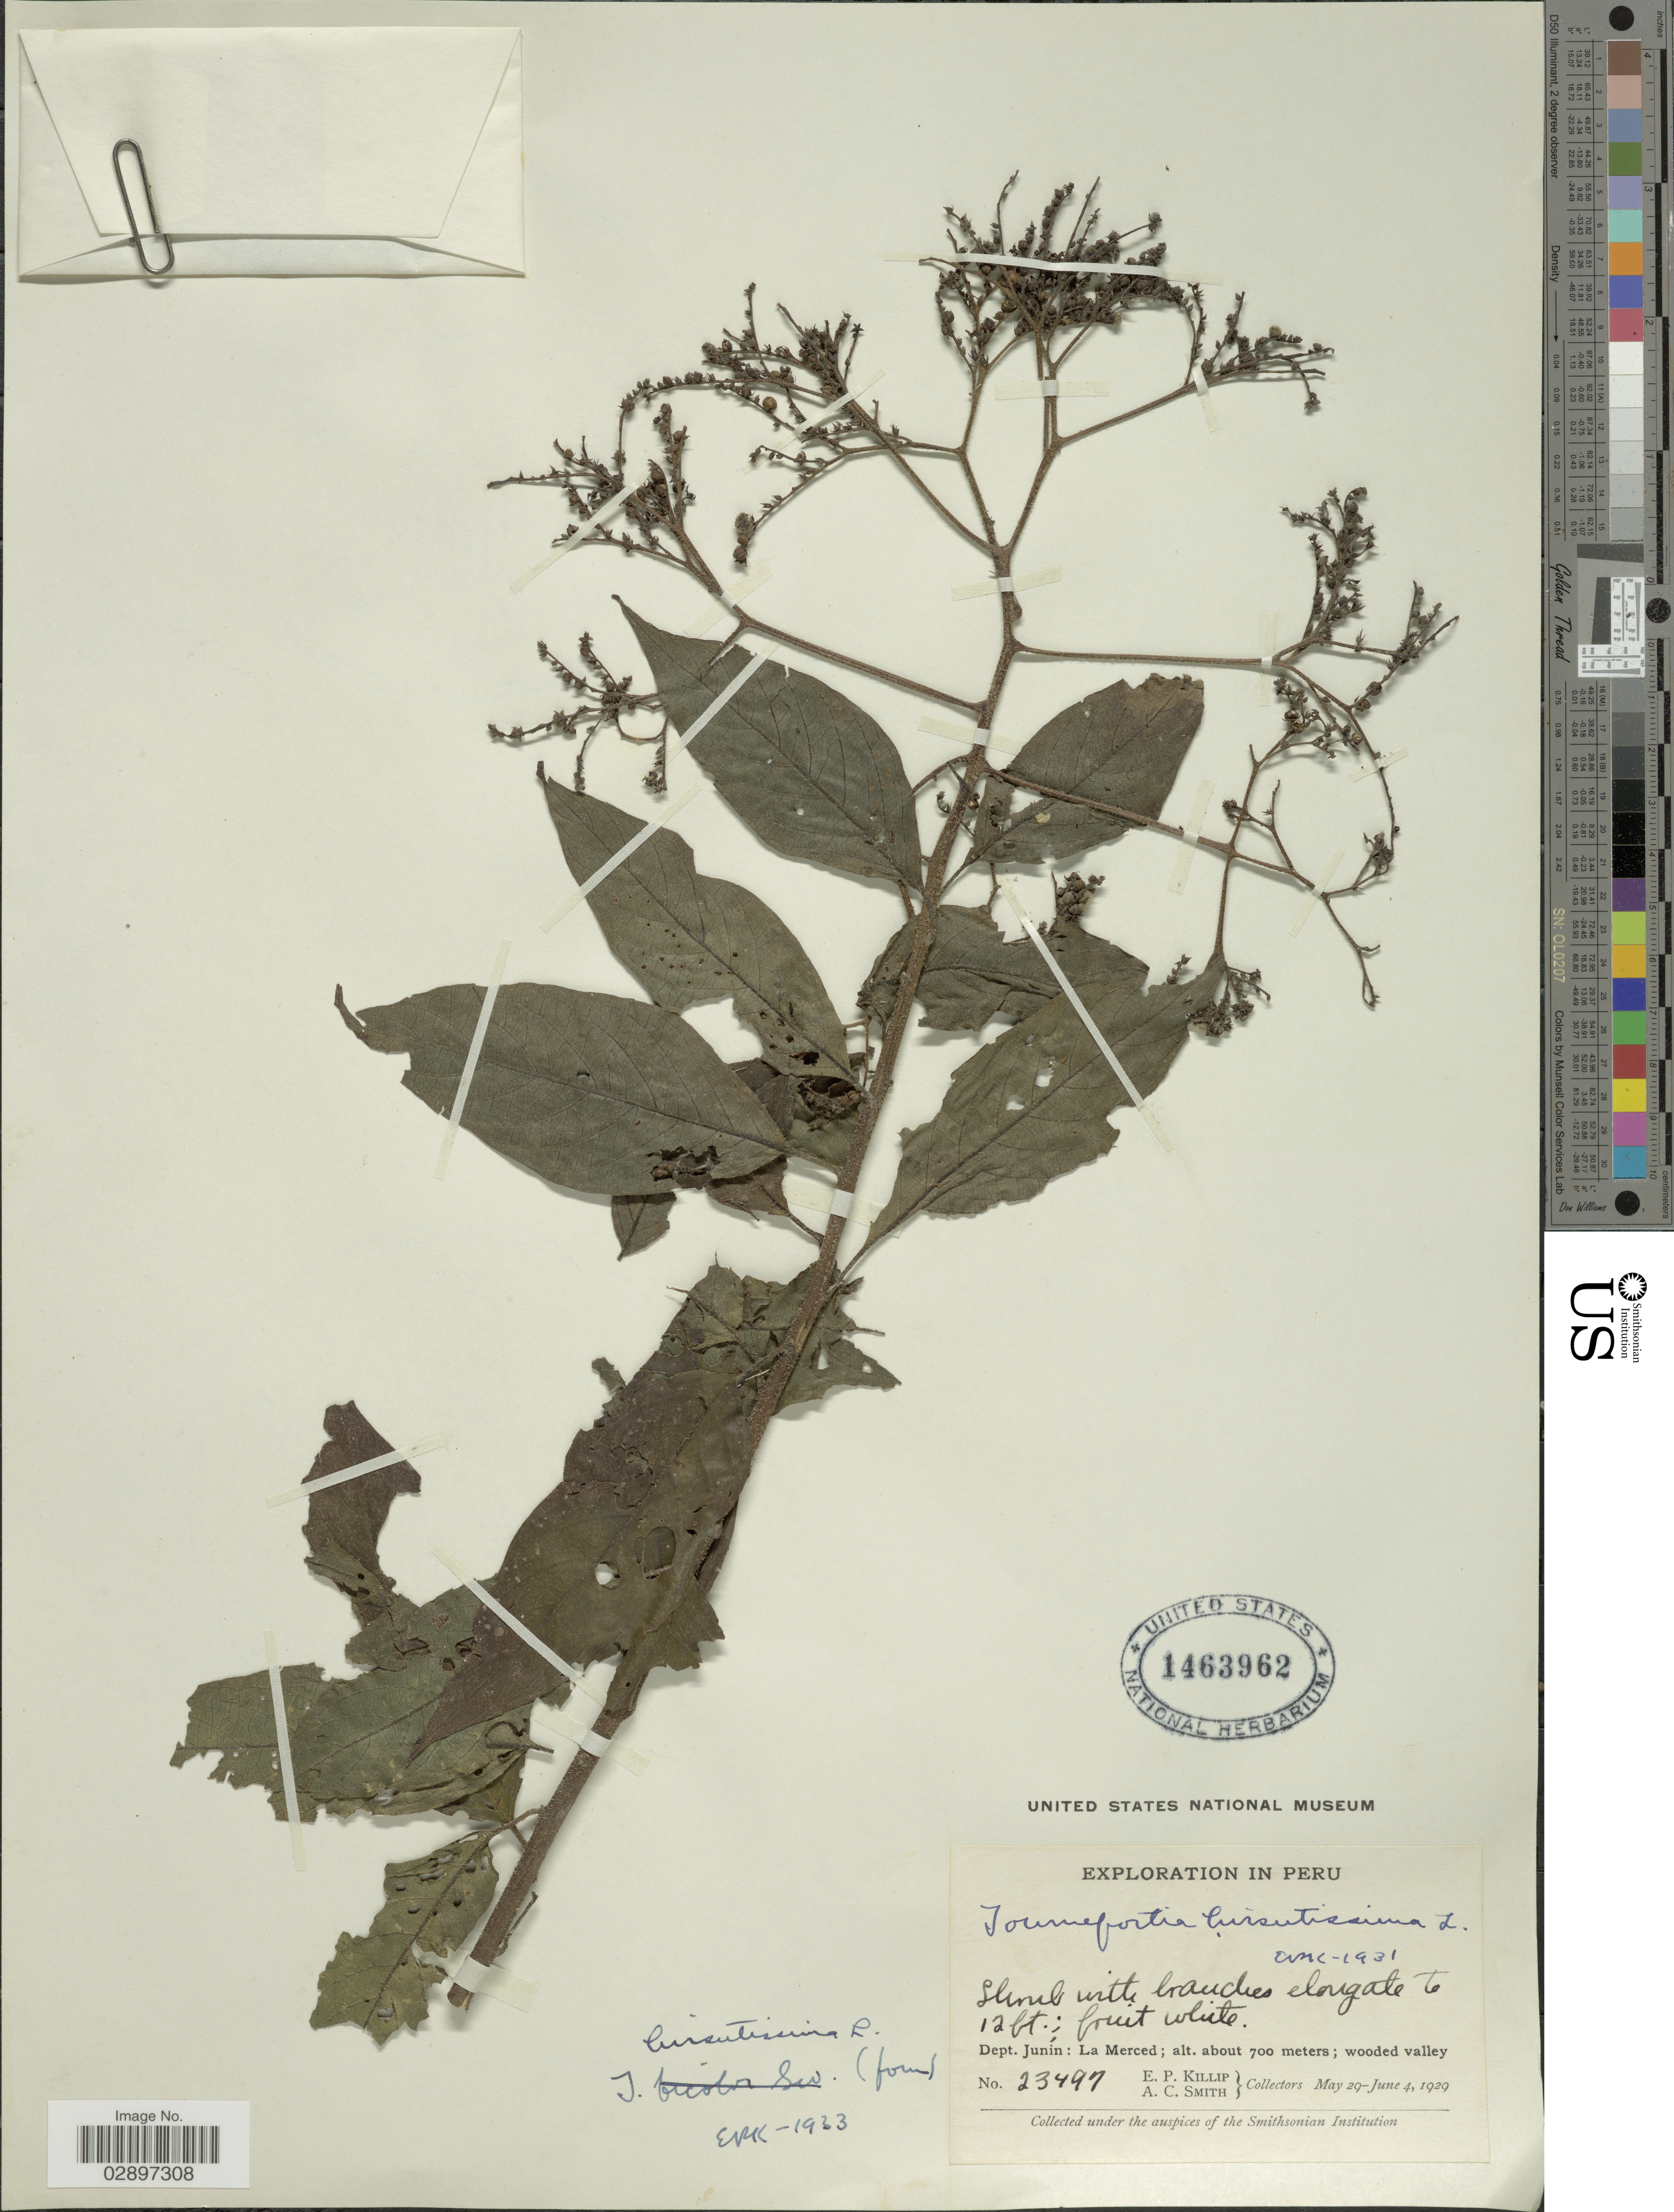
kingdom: Plantae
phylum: Tracheophyta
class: Magnoliopsida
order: Boraginales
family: Heliotropiaceae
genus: Tournefortia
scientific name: Tournefortia hirsutissima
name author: L.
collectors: E. P. Killip & A. C. Smith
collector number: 23497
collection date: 1929-05-29/1929-06-04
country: Peru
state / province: Junín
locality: Dept. Junin: La Merced.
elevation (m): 700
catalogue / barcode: US 1463962